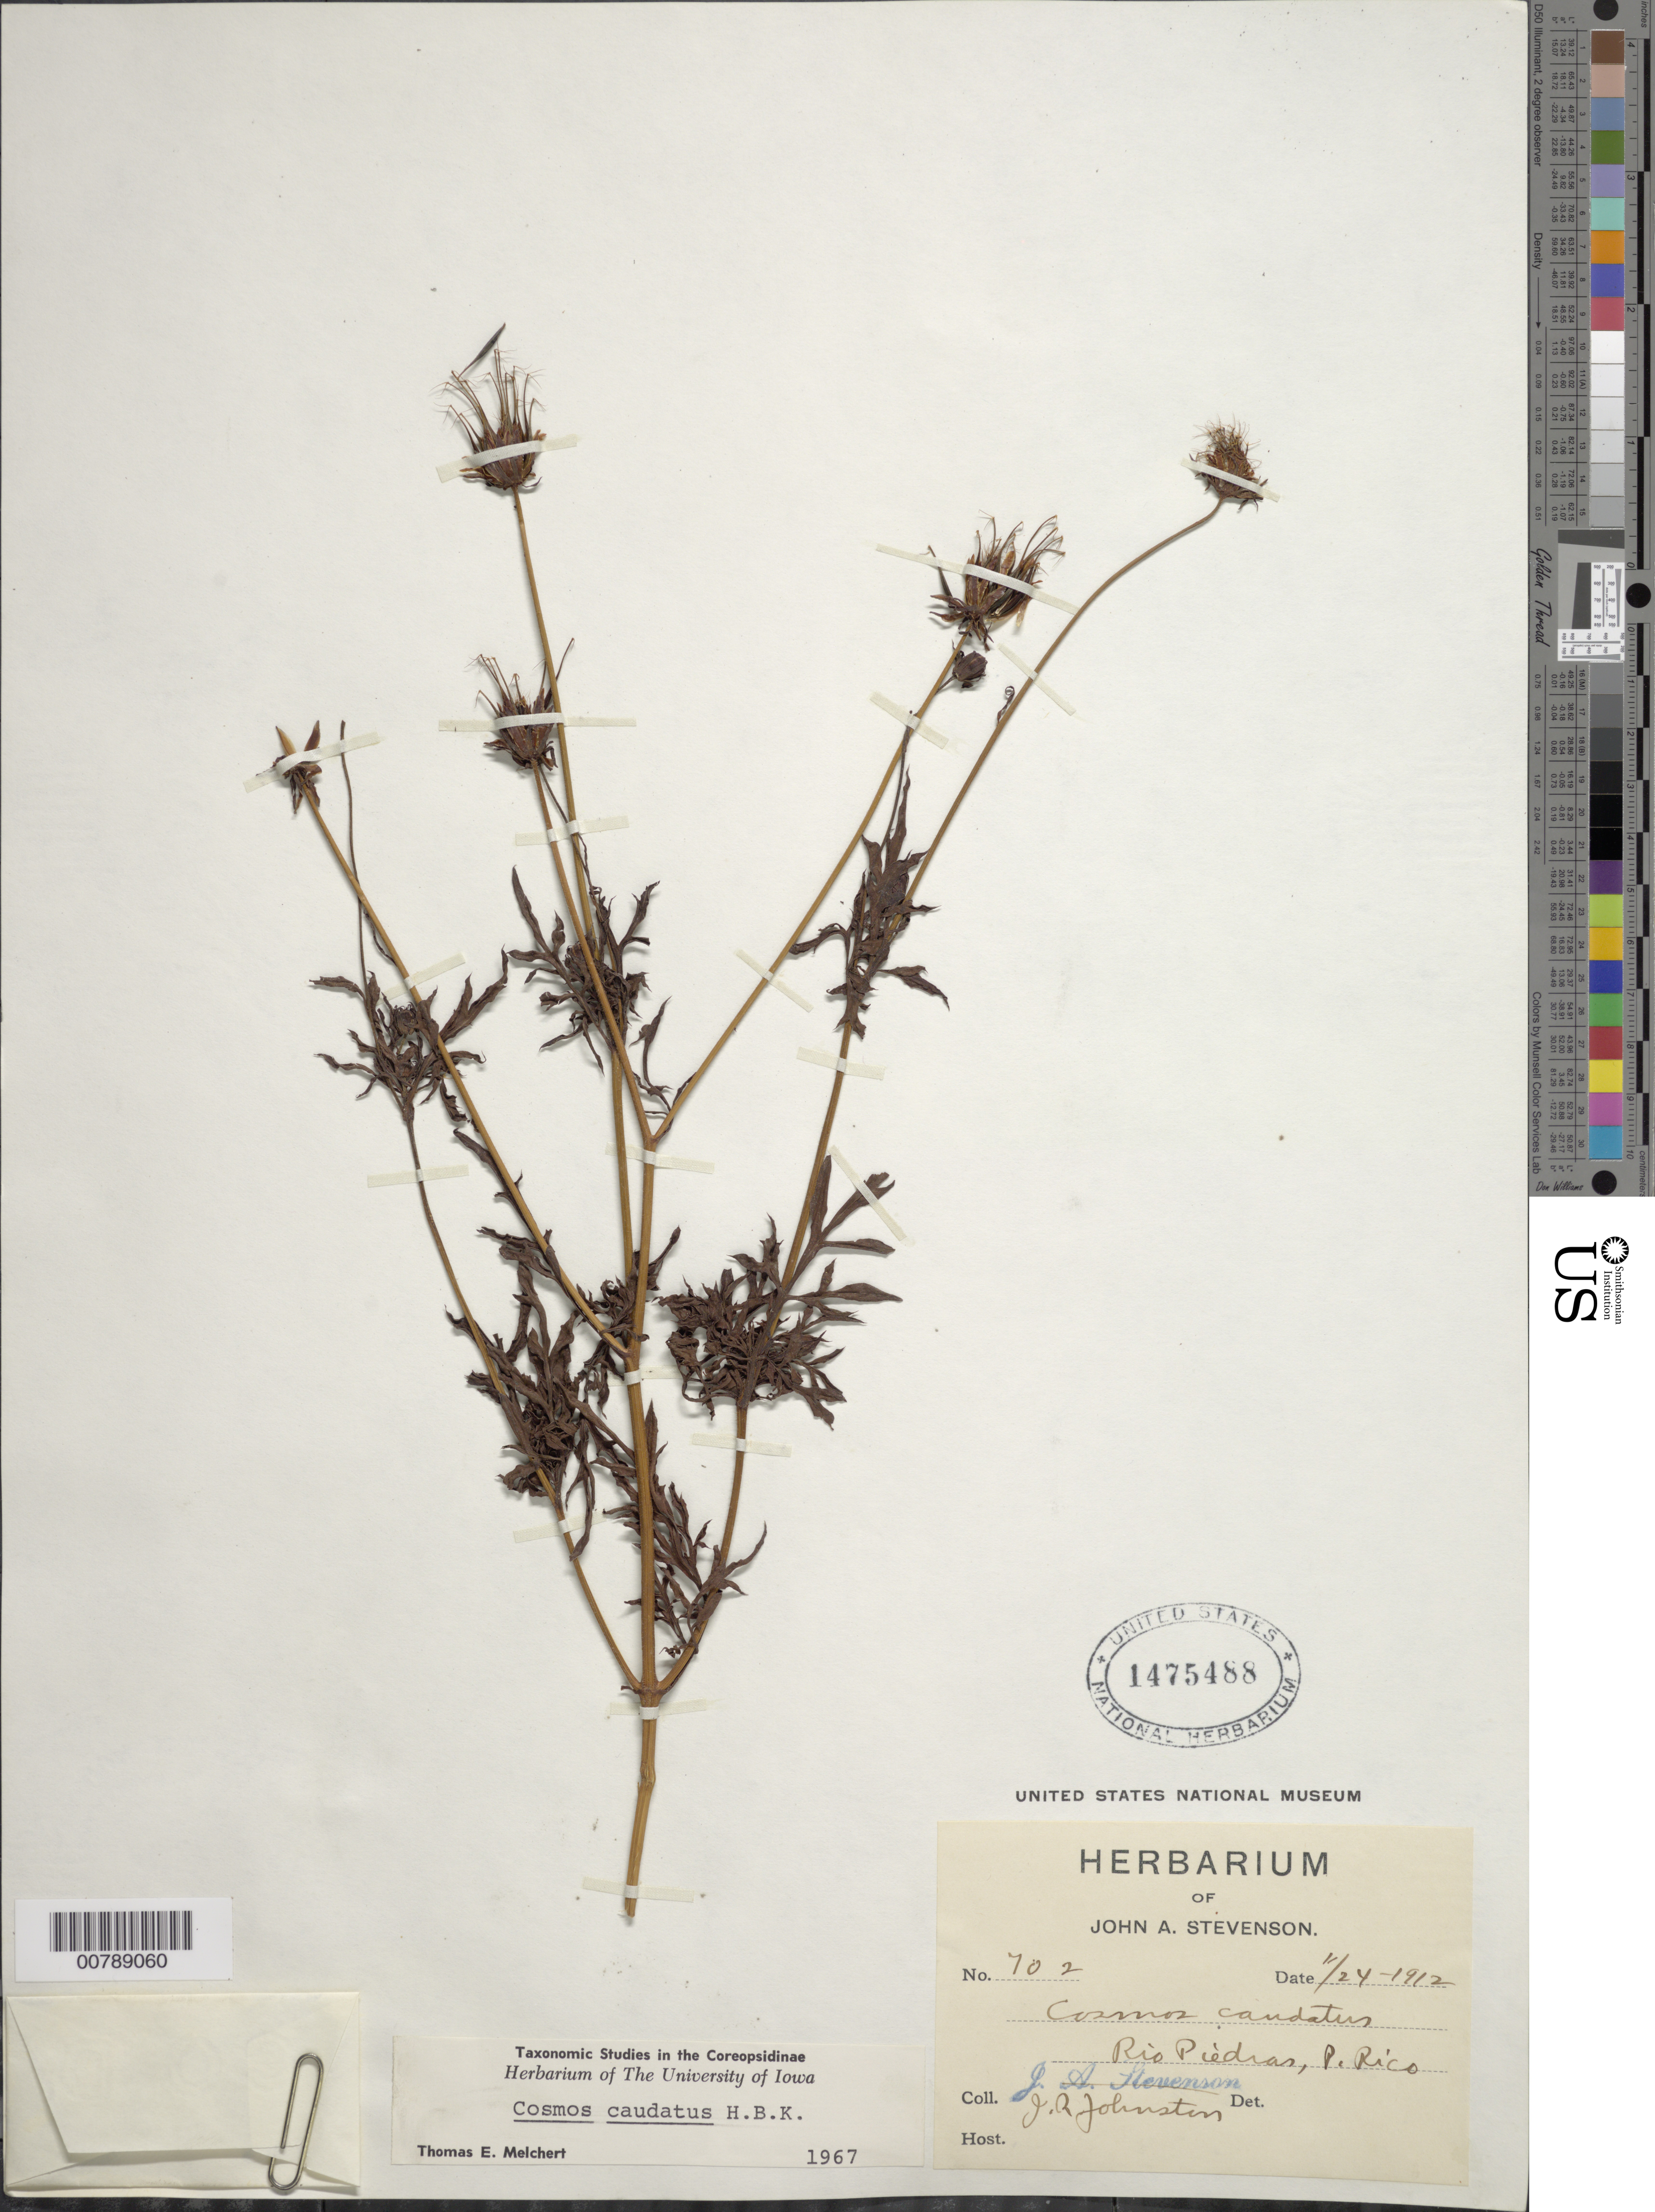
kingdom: Plantae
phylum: Tracheophyta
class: Magnoliopsida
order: Asterales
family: Asteraceae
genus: Cosmos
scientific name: Cosmos caudatus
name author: Kunth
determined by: Melchert, T. E.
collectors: J. Stevenson & J. Johnston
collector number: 702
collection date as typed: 24 Nov 1912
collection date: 1912-11-24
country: Puerto Rico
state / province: San Juan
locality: Río Piedras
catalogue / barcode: US 1475488